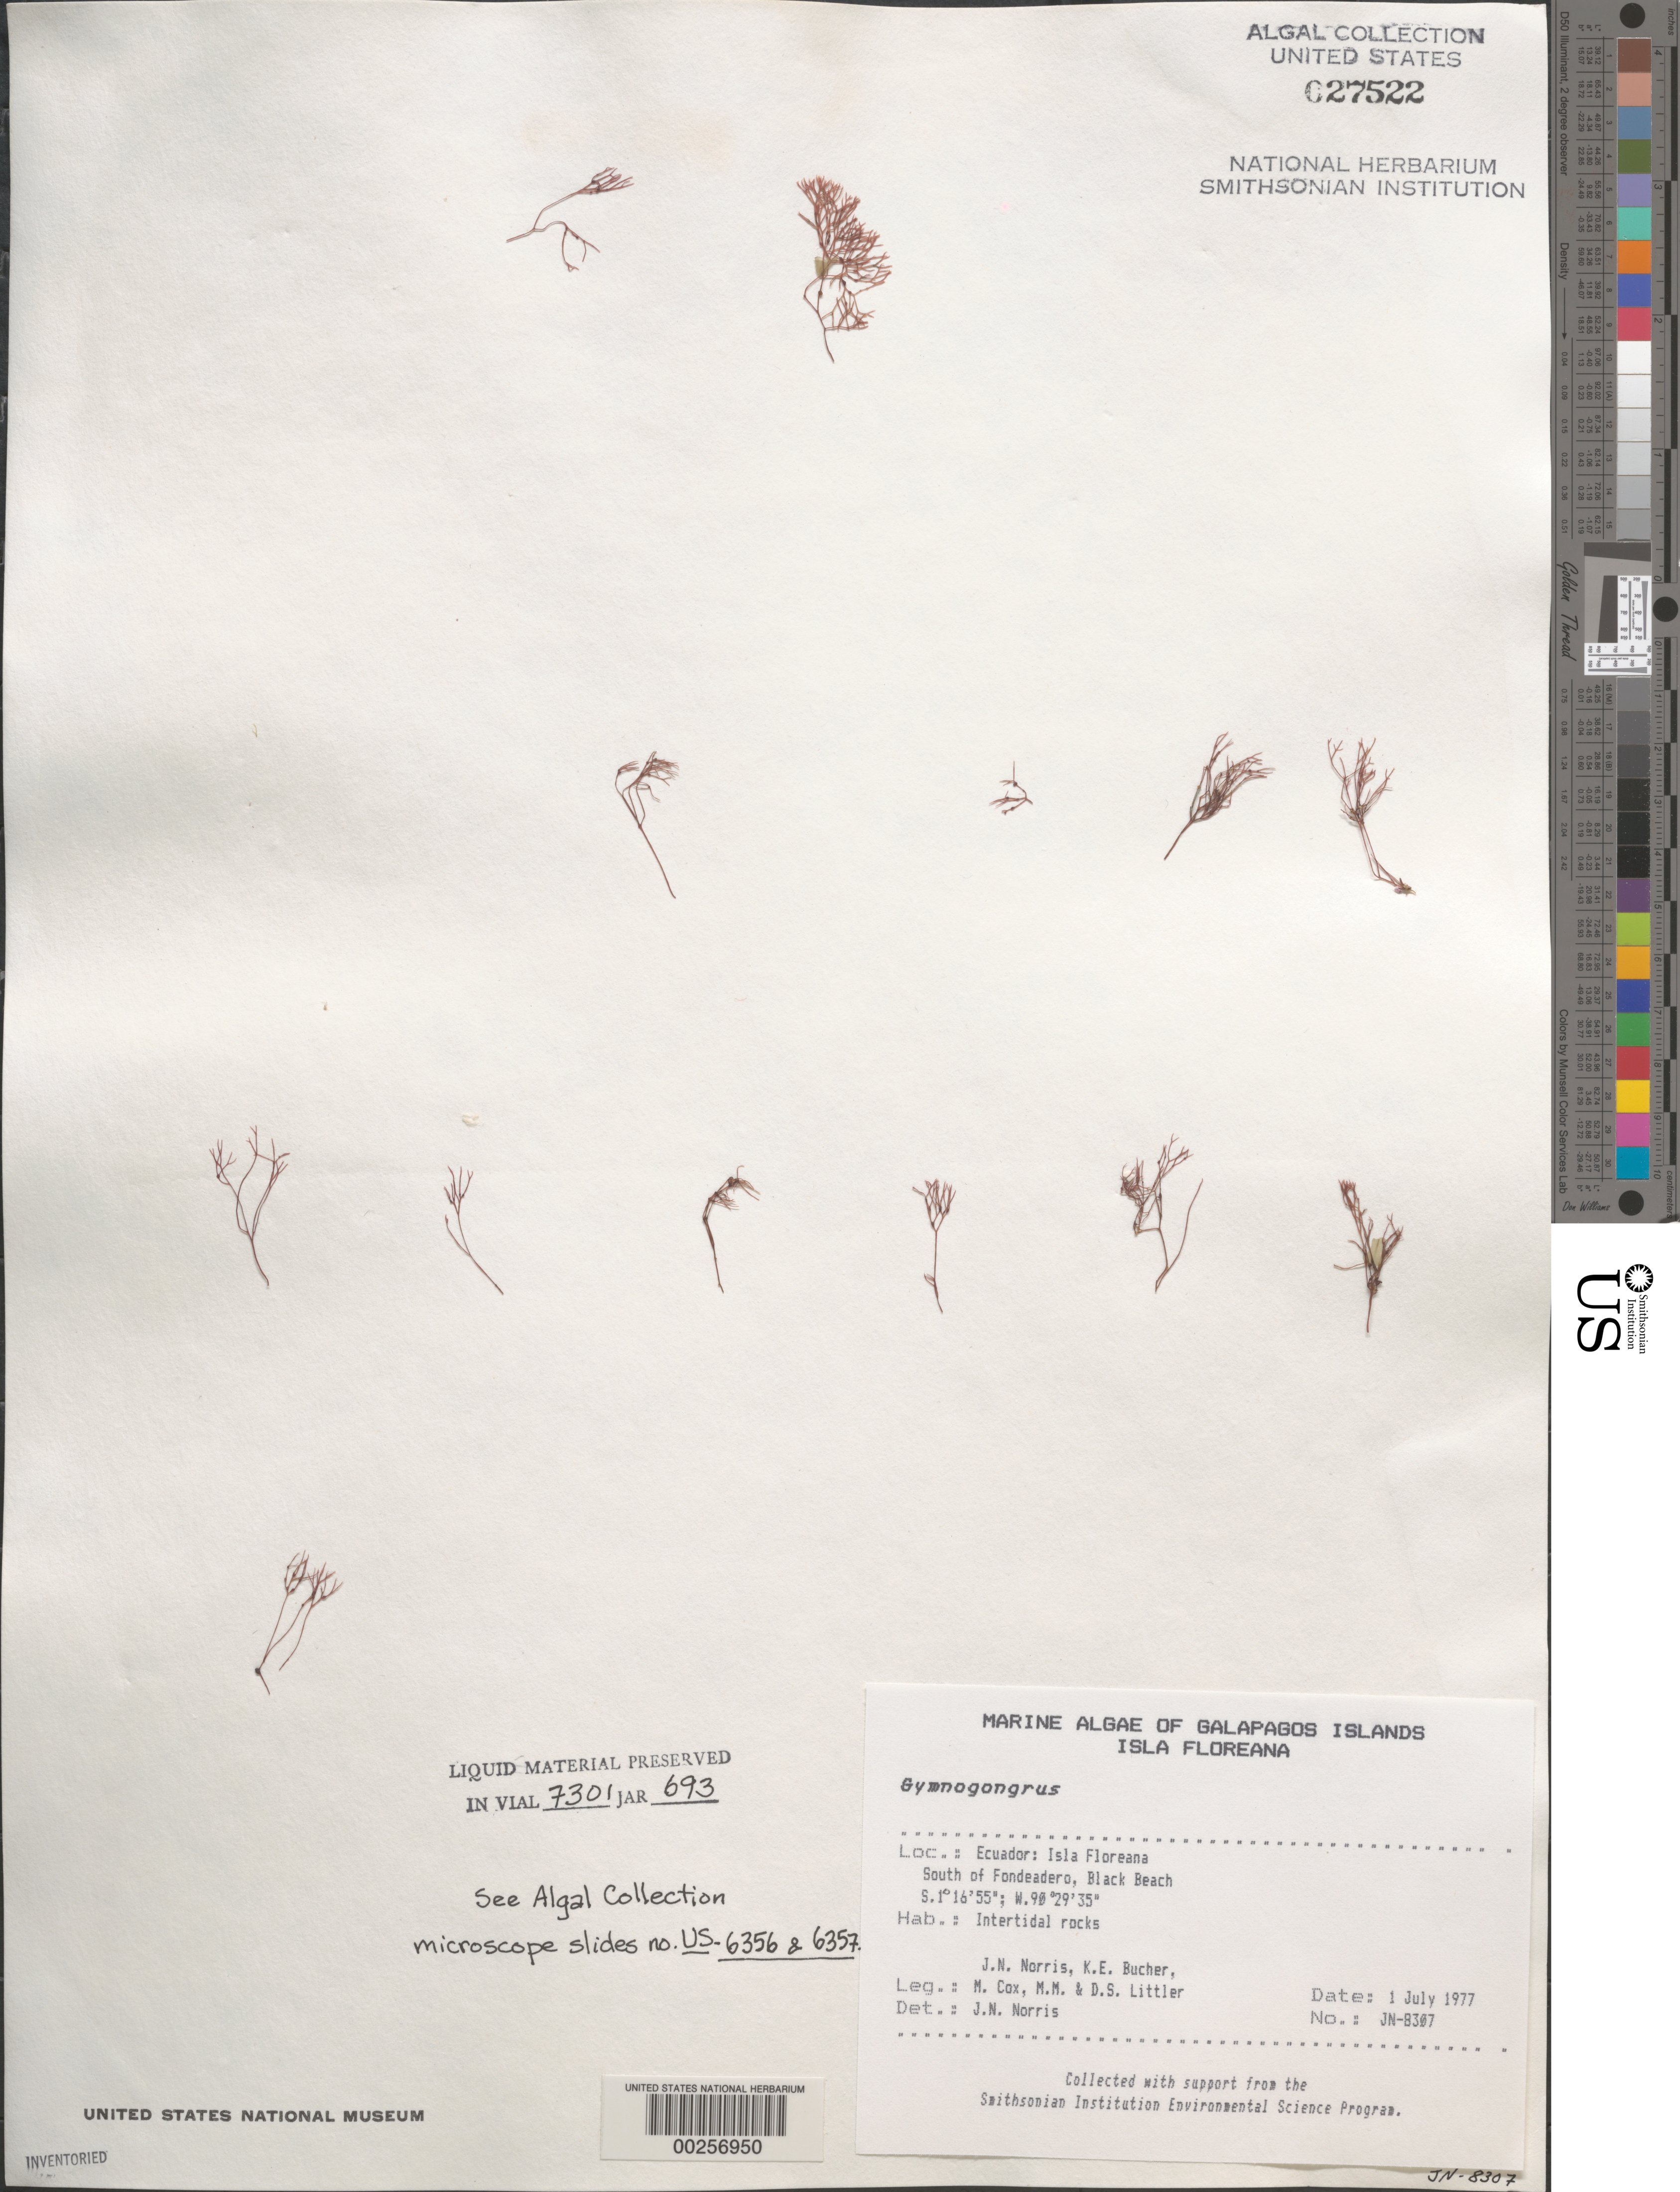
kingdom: Plantae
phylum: Rhodophyta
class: Florideophyceae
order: Gigartinales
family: Phyllophoraceae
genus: Gymnogongrus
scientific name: Gymnogongrus sp.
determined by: Norris, James N.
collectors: J. N. Norris, K. E. Bucher, M. Cox, M. M. Littler & D. S. Littler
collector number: JN-8307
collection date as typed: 01 Jul 1977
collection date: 1977-07-01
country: Ecuador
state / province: Colón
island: Floreana [Charles, Santa Maria]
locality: Black Beach south of Fondeadero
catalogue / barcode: US 27522